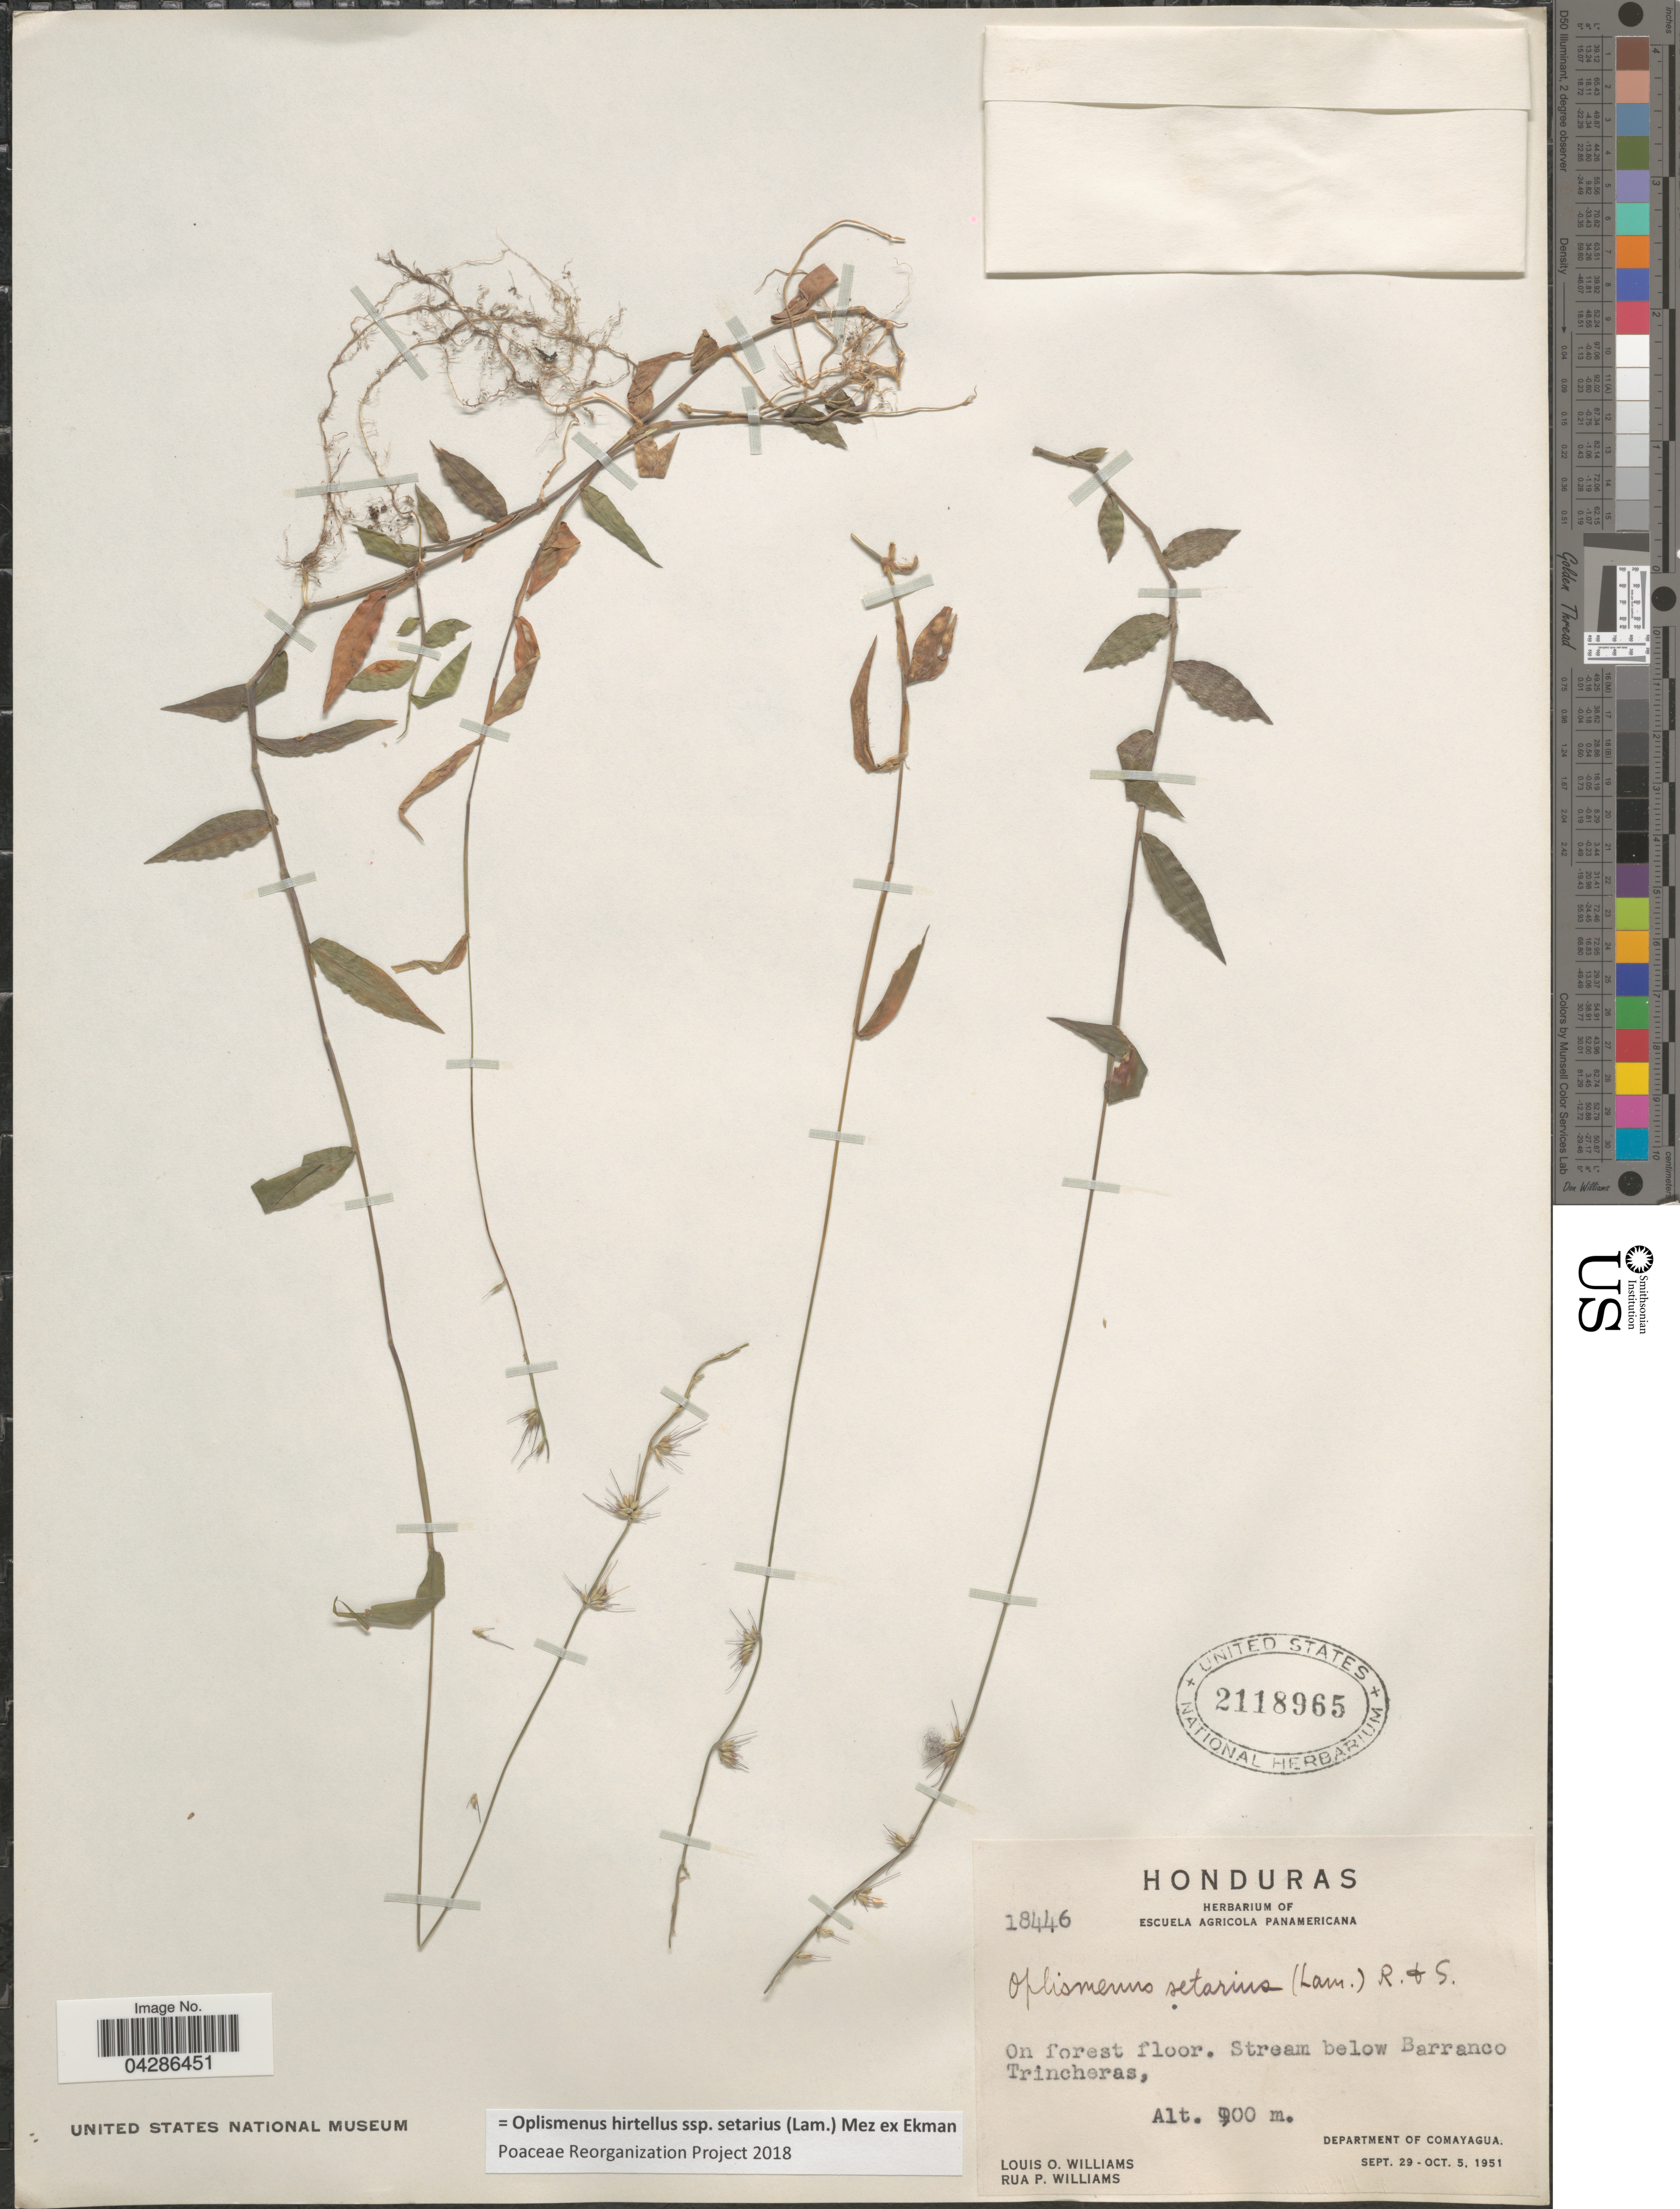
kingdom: Plantae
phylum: Tracheophyta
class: Liliopsida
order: Poales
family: Poaceae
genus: Oplismenus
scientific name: Oplismenus hirtellus subsp. setarius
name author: (Lam.) Mez ex Ekman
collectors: L. O. Williams & R. P. Williams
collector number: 18446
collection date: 1951-09-29/1951-10-05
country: Honduras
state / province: Comayagua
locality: Stream below Barranco Trincheras, Department Of Comayagua.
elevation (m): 900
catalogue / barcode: US 2118965